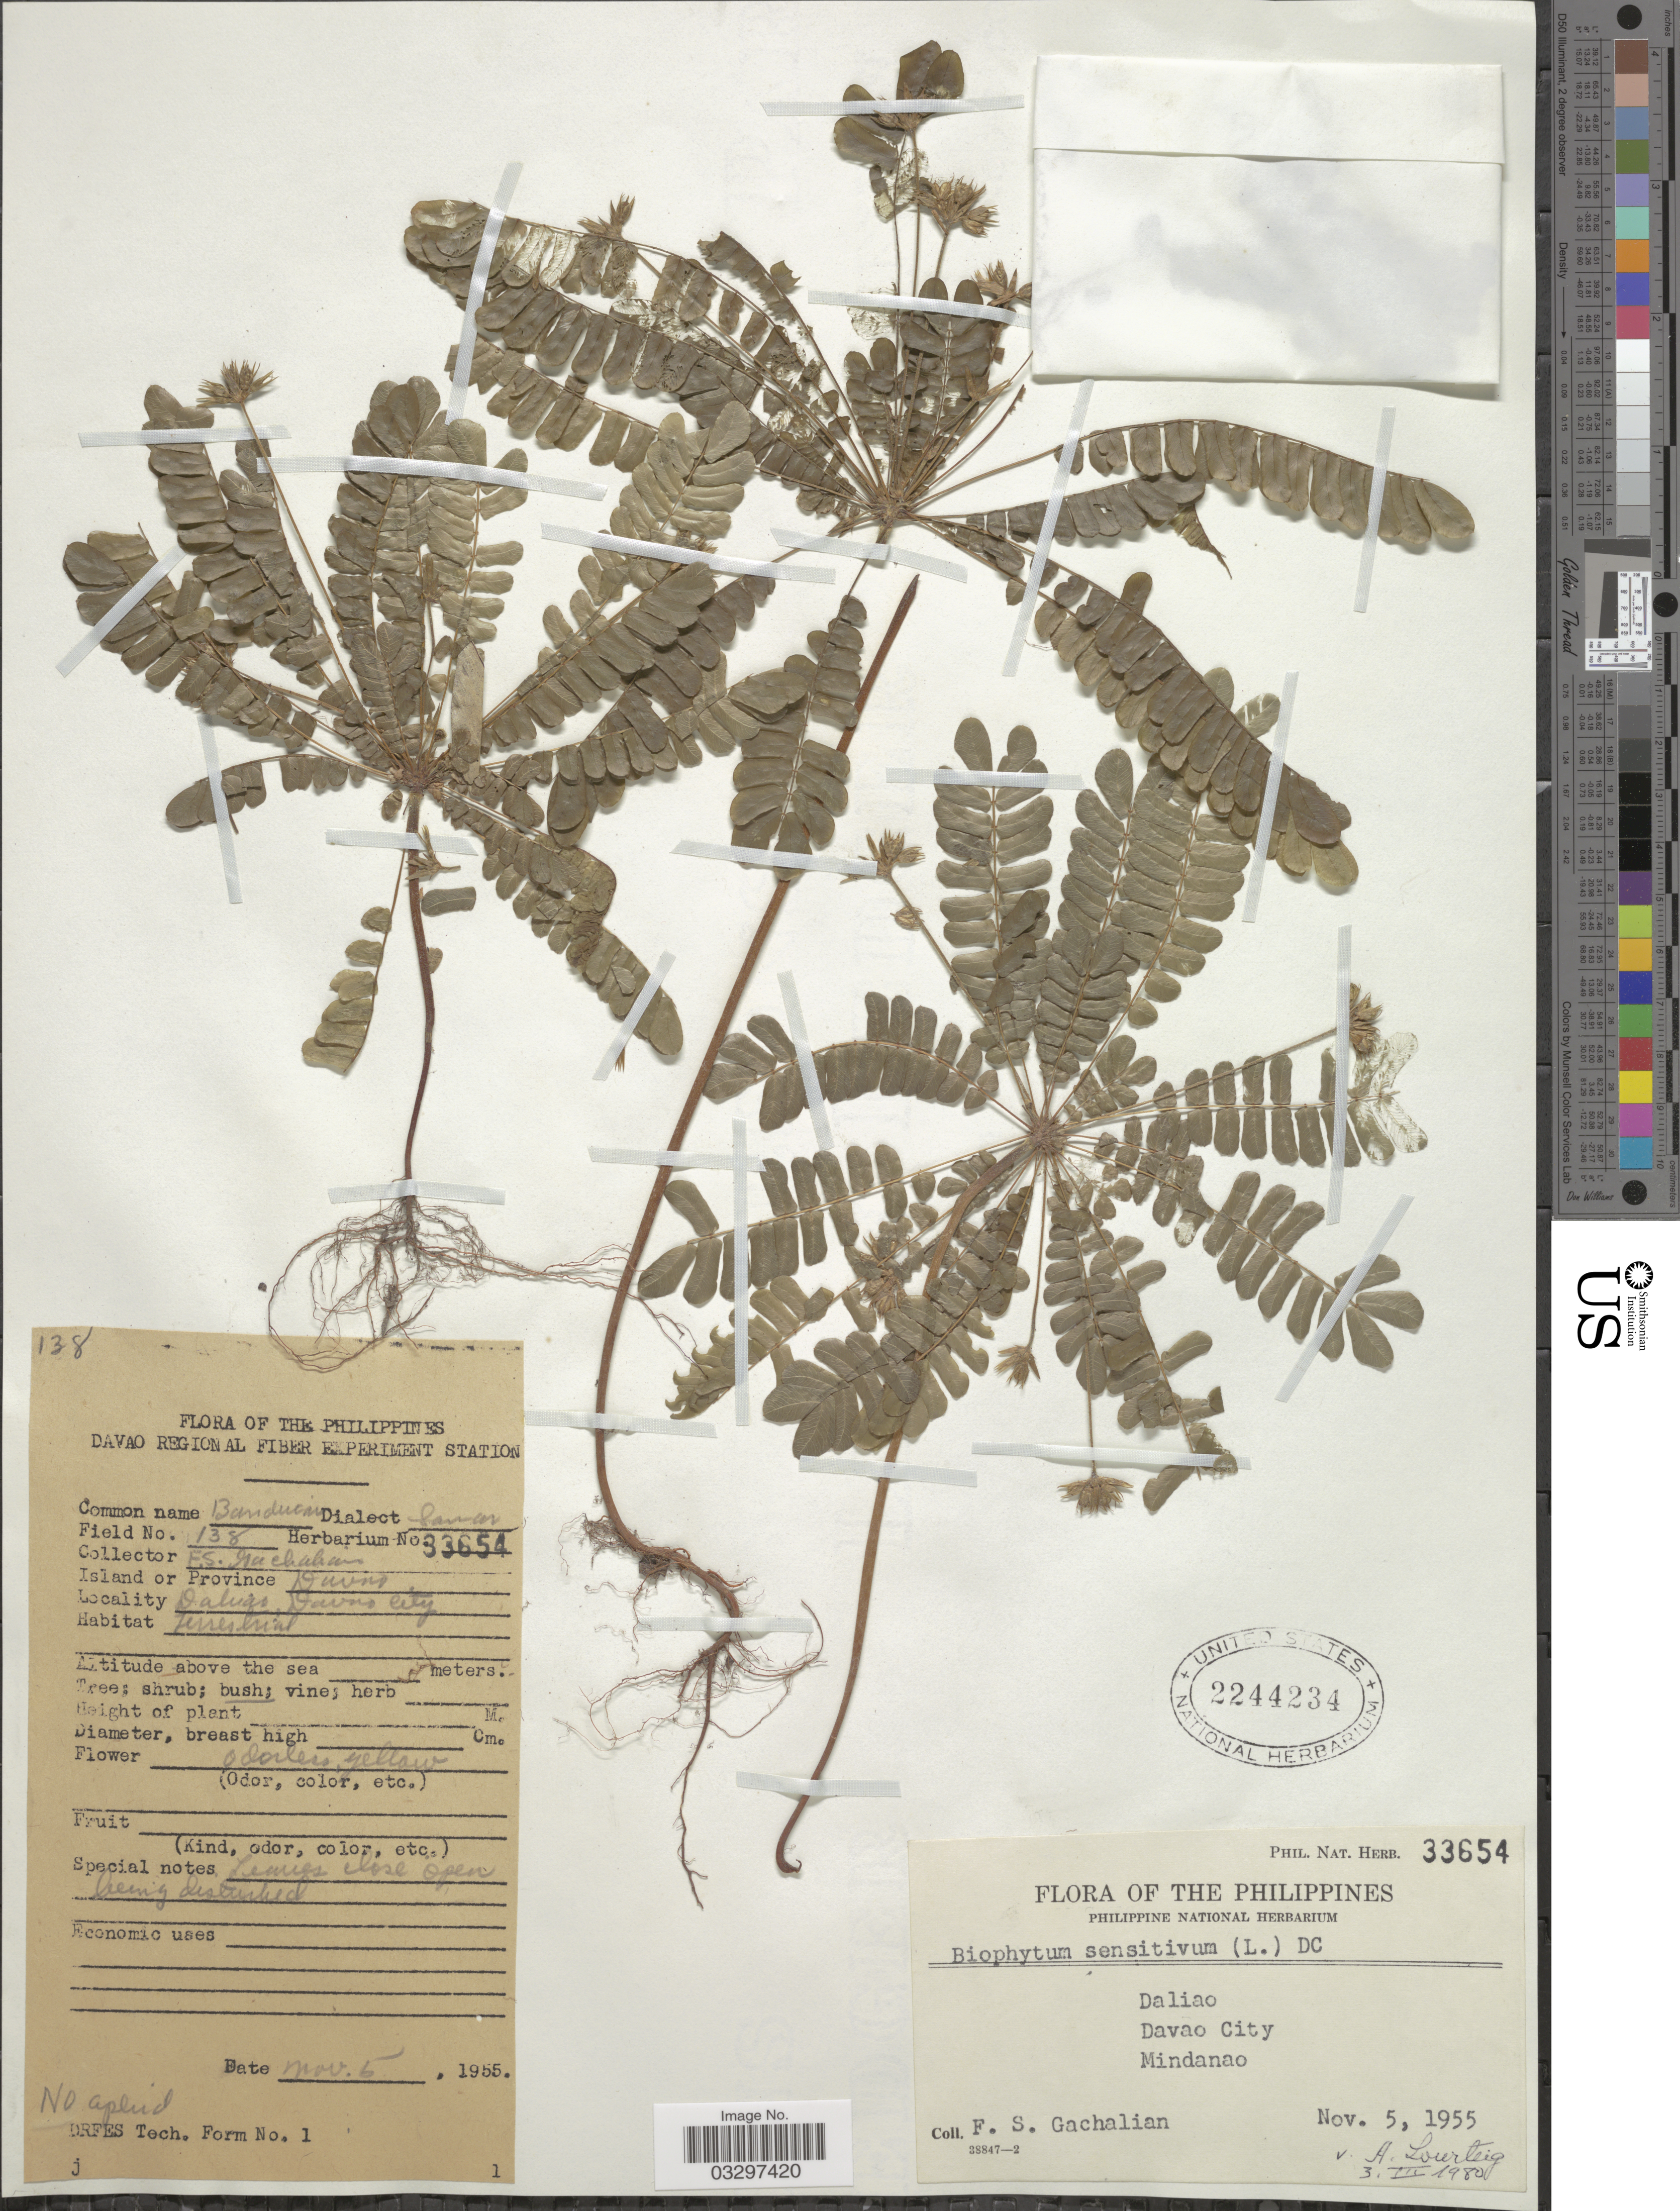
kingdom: Plantae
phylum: Tracheophyta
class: Magnoliopsida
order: Oxalidales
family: Oxalidaceae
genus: Biophytum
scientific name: Biophytum sensitivum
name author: (L.) DC.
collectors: F. Gachalian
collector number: Phil. Nat. Herb. 33654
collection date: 1955-11-05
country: Philippines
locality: Daliao, Davao City, Mindanao.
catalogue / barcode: US 2244234